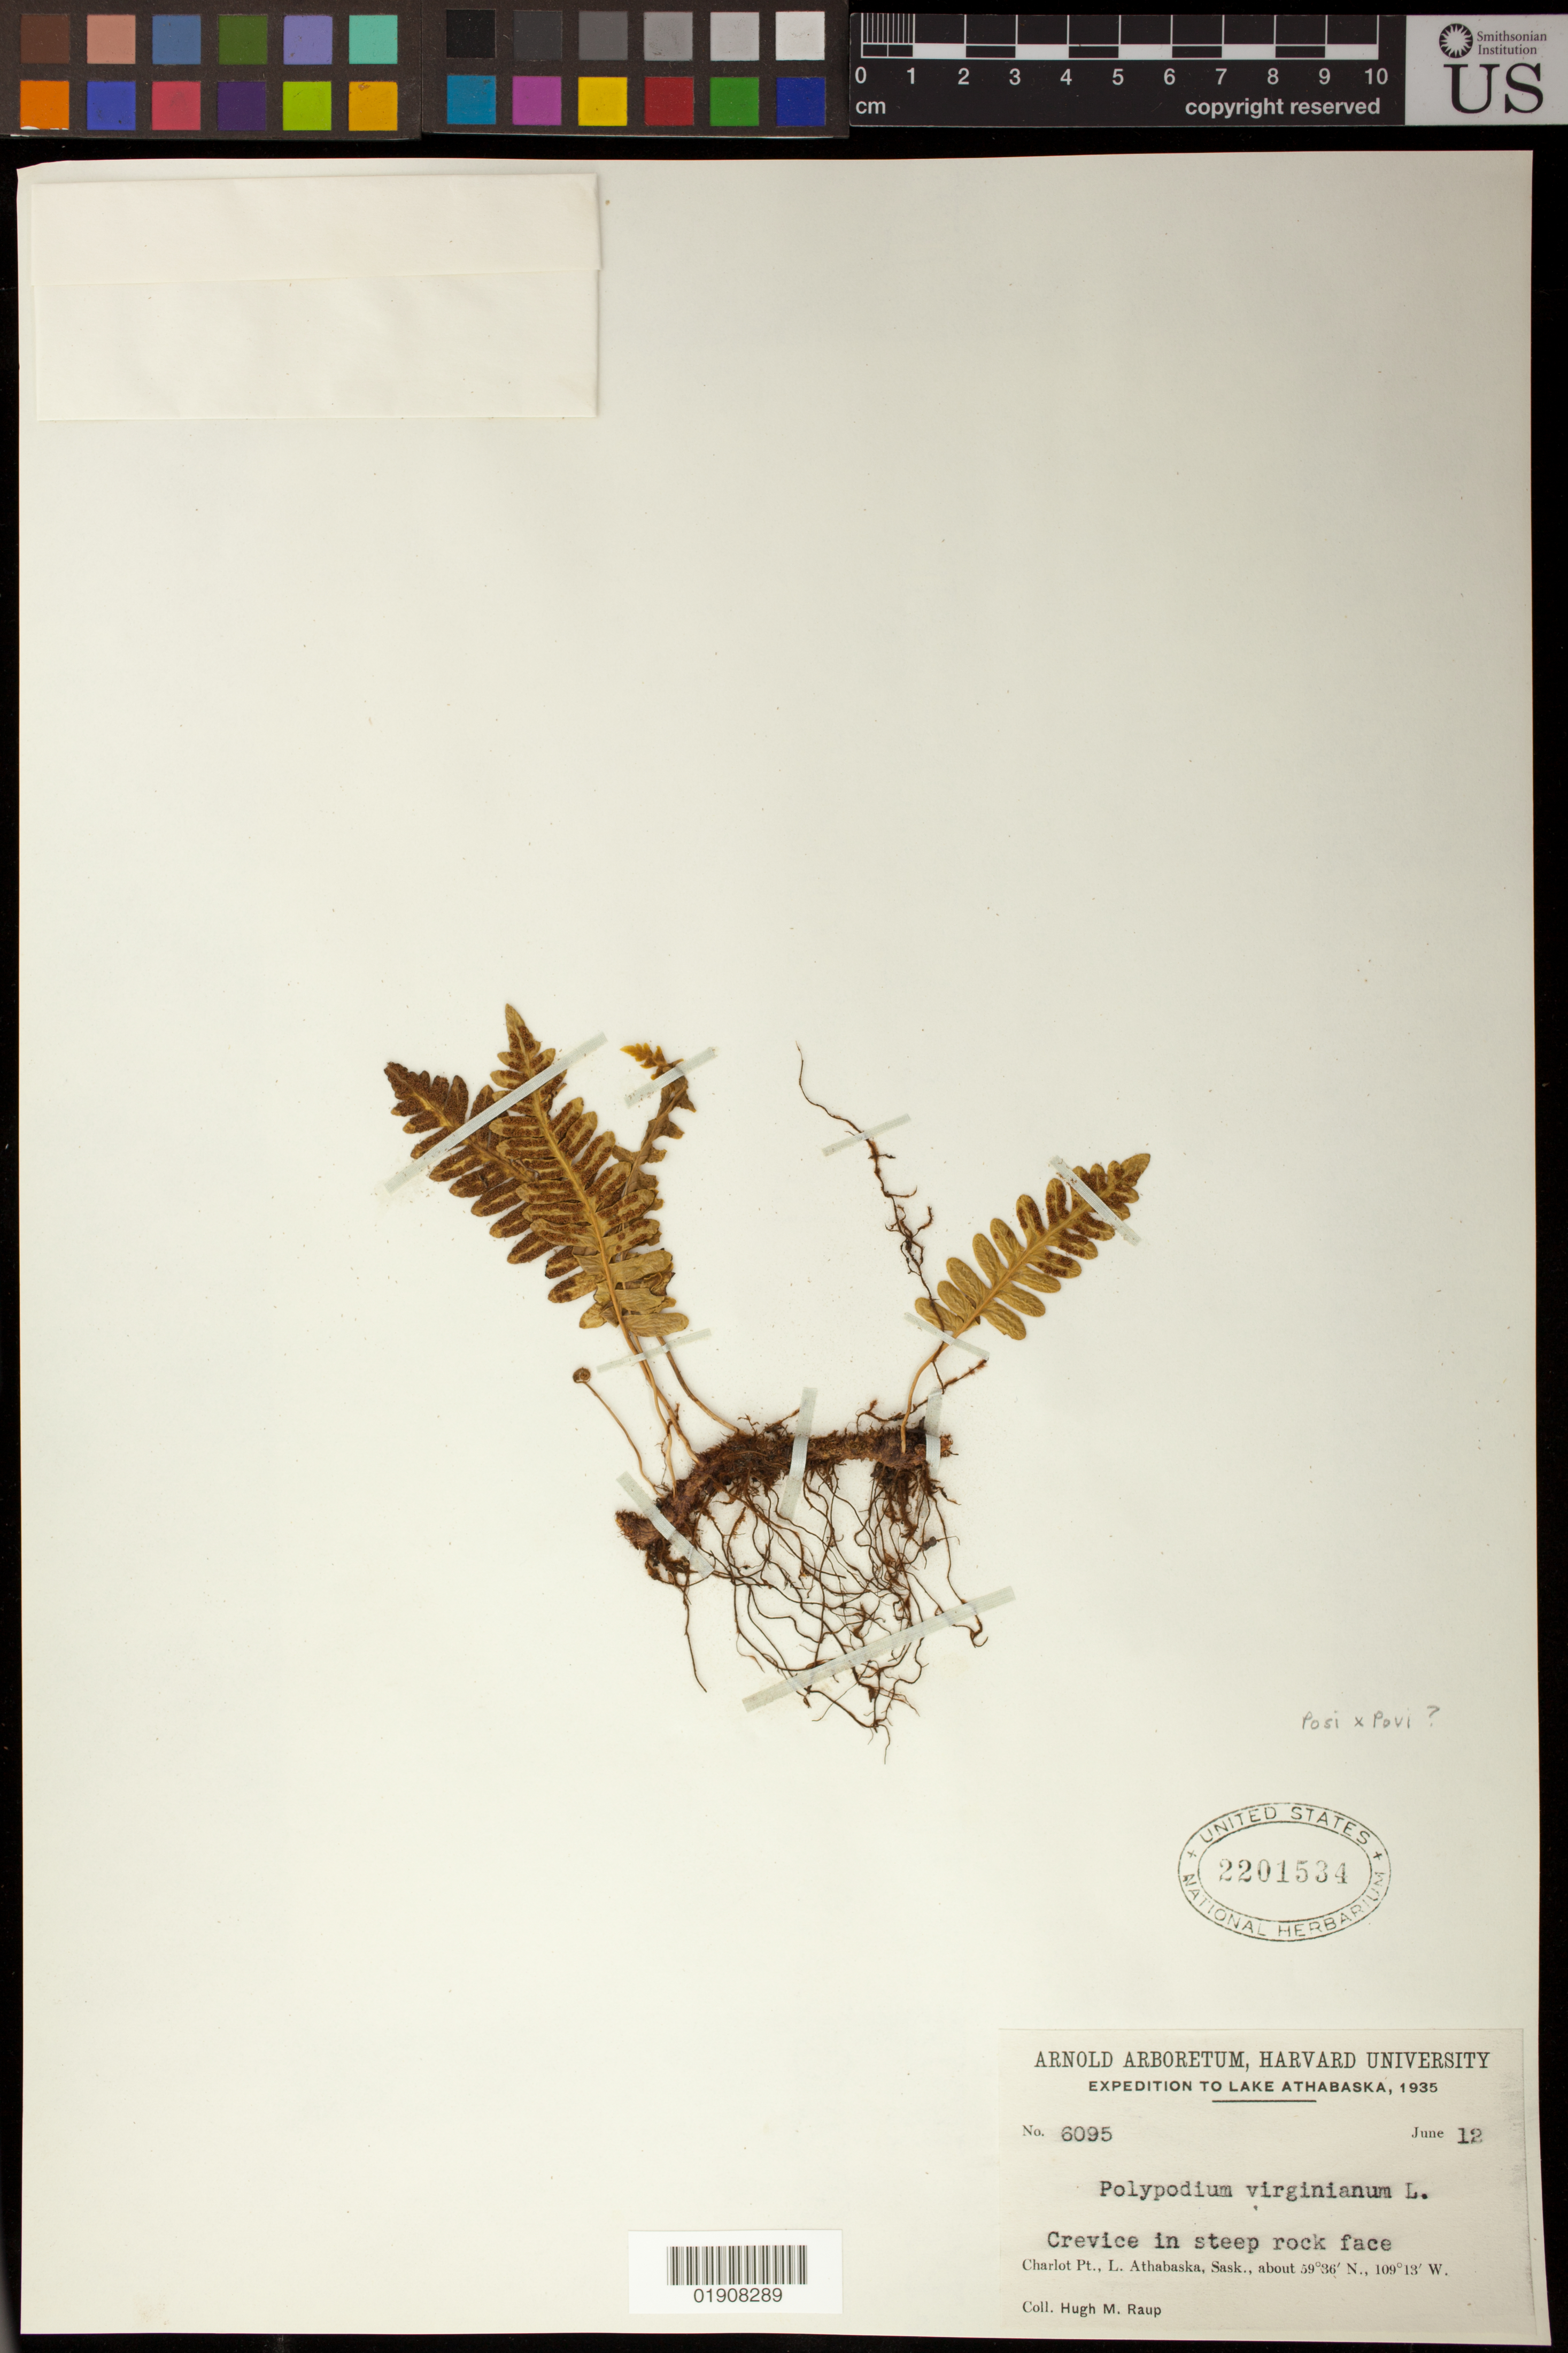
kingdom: Plantae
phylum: Tracheophyta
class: Polypodiopsida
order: Polypodiales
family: Polypodiaceae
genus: Polypodium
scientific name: Polypodium sibiricum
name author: Sipliv.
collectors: H. Raup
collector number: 6095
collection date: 1935-06-12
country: Canada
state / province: Saskatchewan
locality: Charlot Pt., Lake Athabaska, Sask.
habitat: Crevice in steep rock face.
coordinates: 59 36 N, 109 13 W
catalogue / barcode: US 2201534